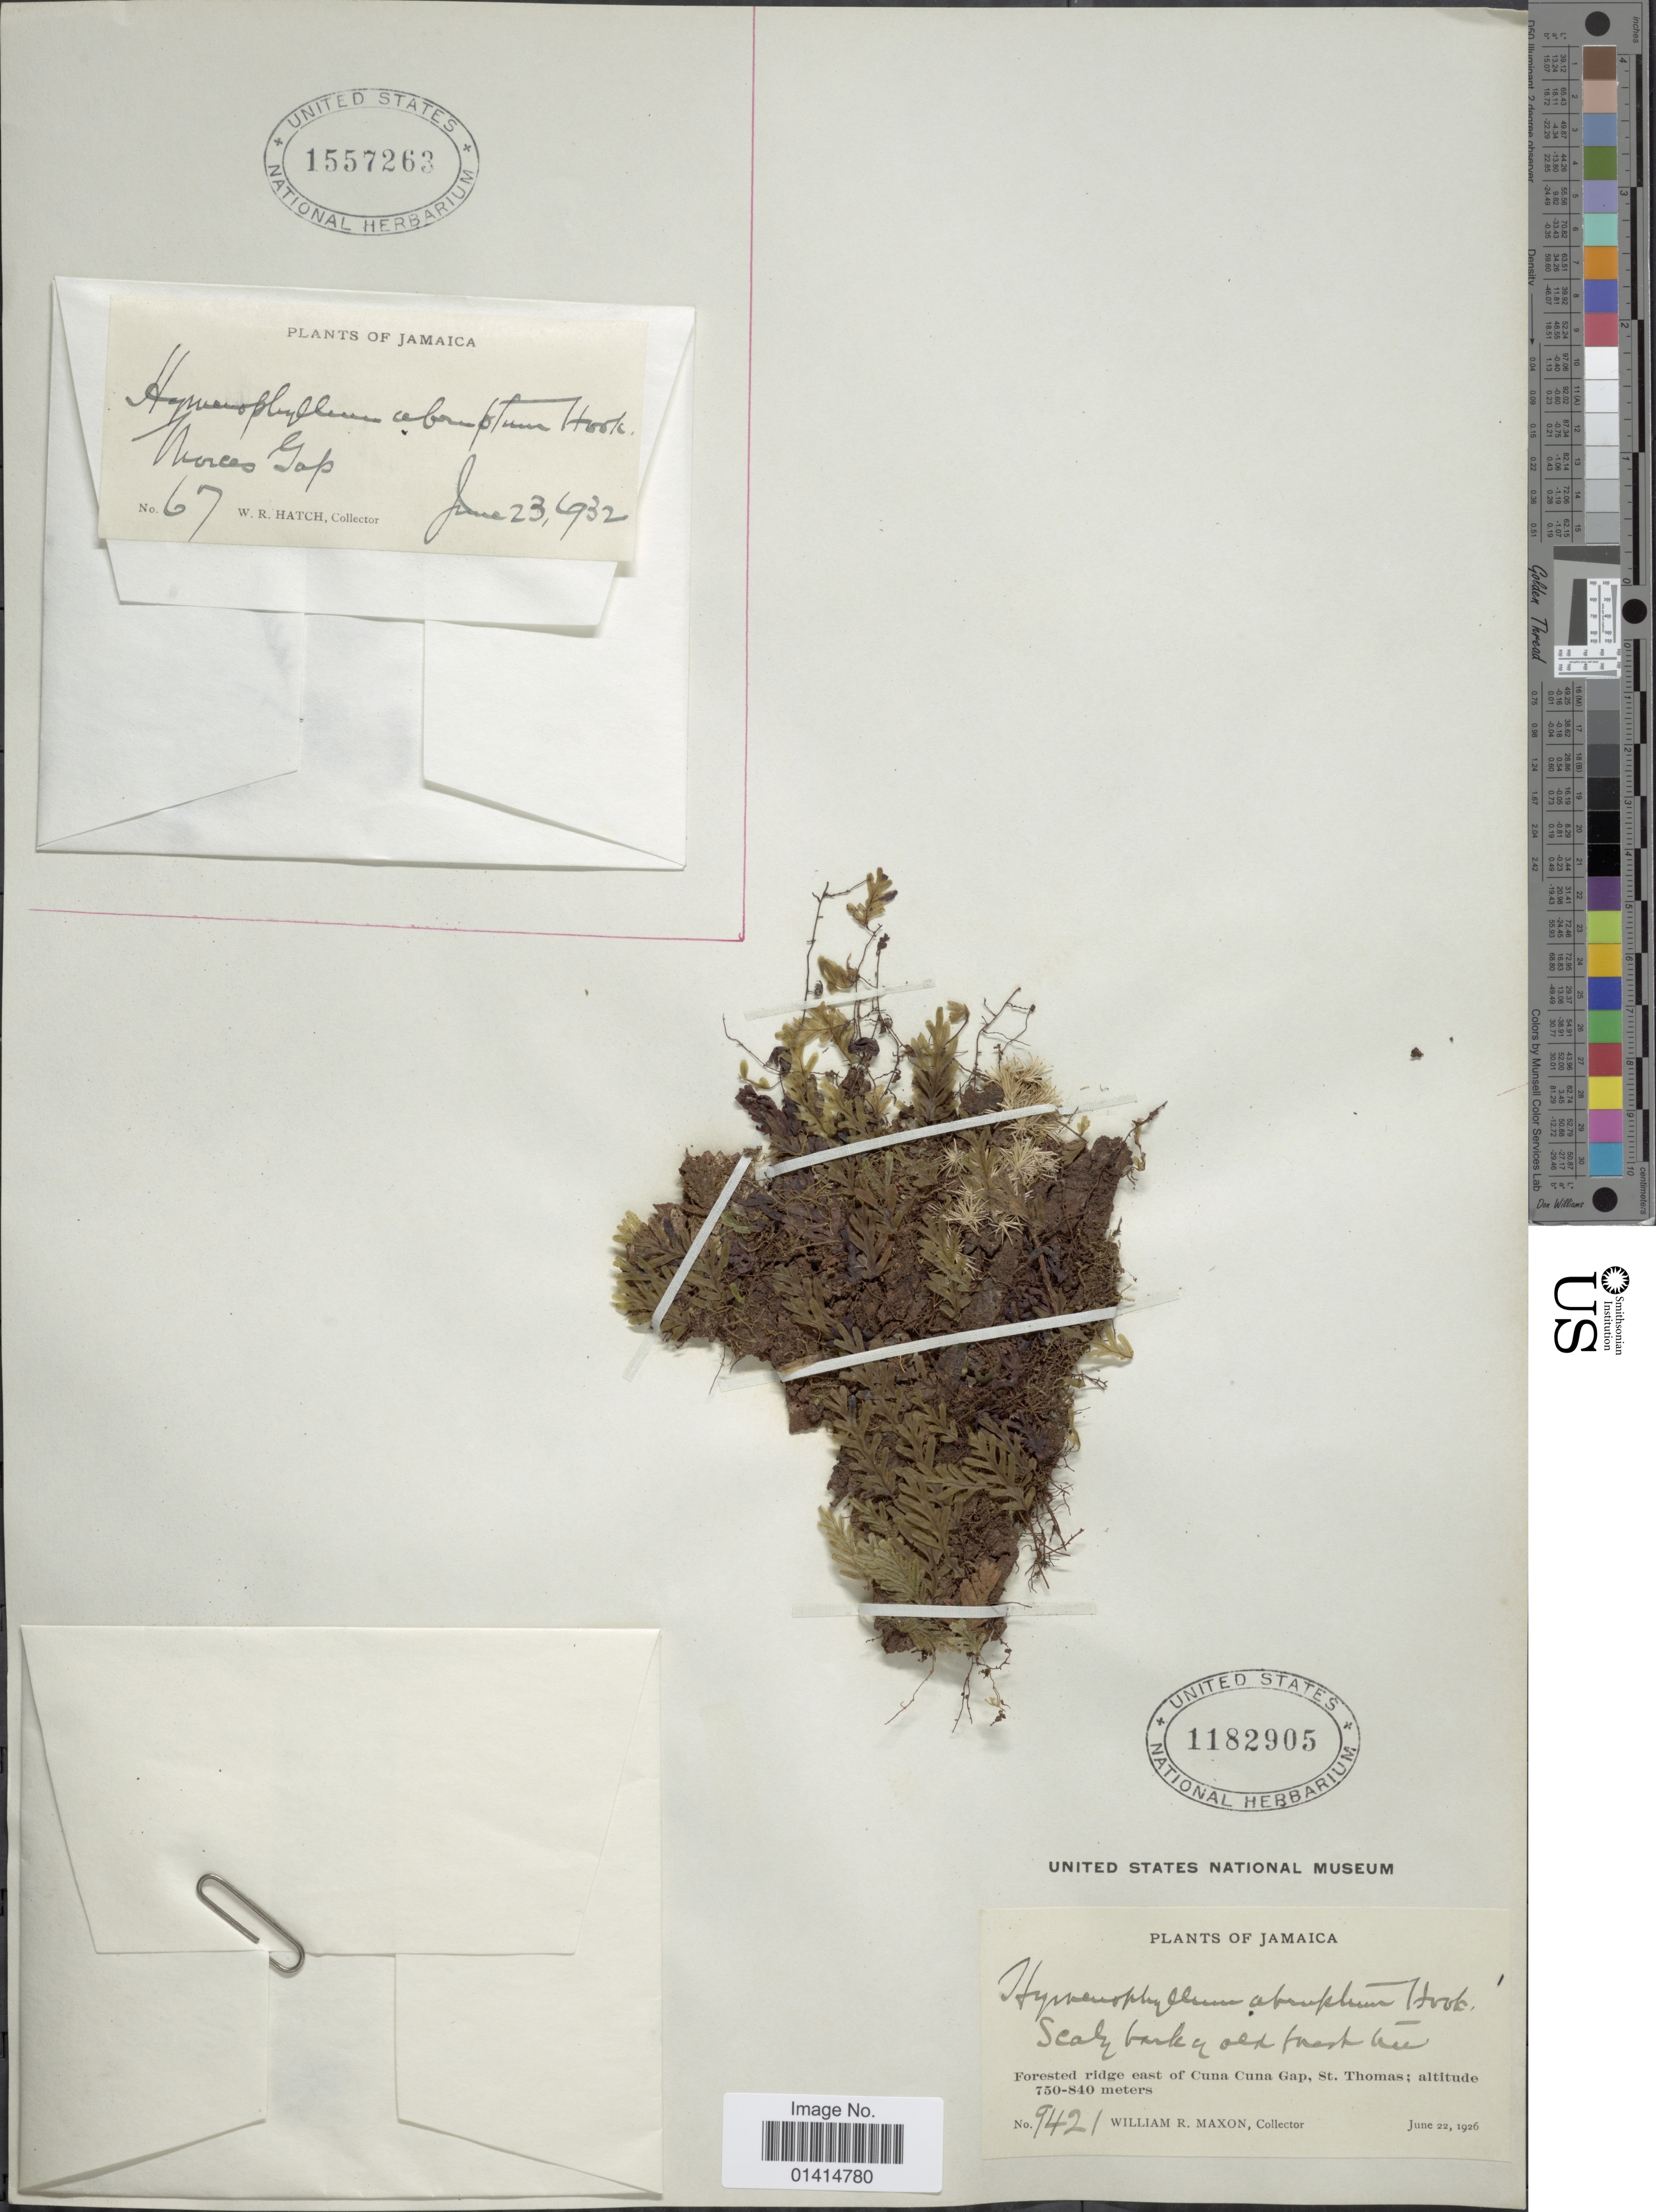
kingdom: Plantae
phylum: Tracheophyta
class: Polypodiopsida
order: Hymenophyllales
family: Hymenophyllaceae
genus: Hymenophyllum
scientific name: Hymenophyllum abruptum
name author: Hook.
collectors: W. Hatch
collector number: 67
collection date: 1932-06-23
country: Jamaica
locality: Morces Gap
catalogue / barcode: US 1557263-2